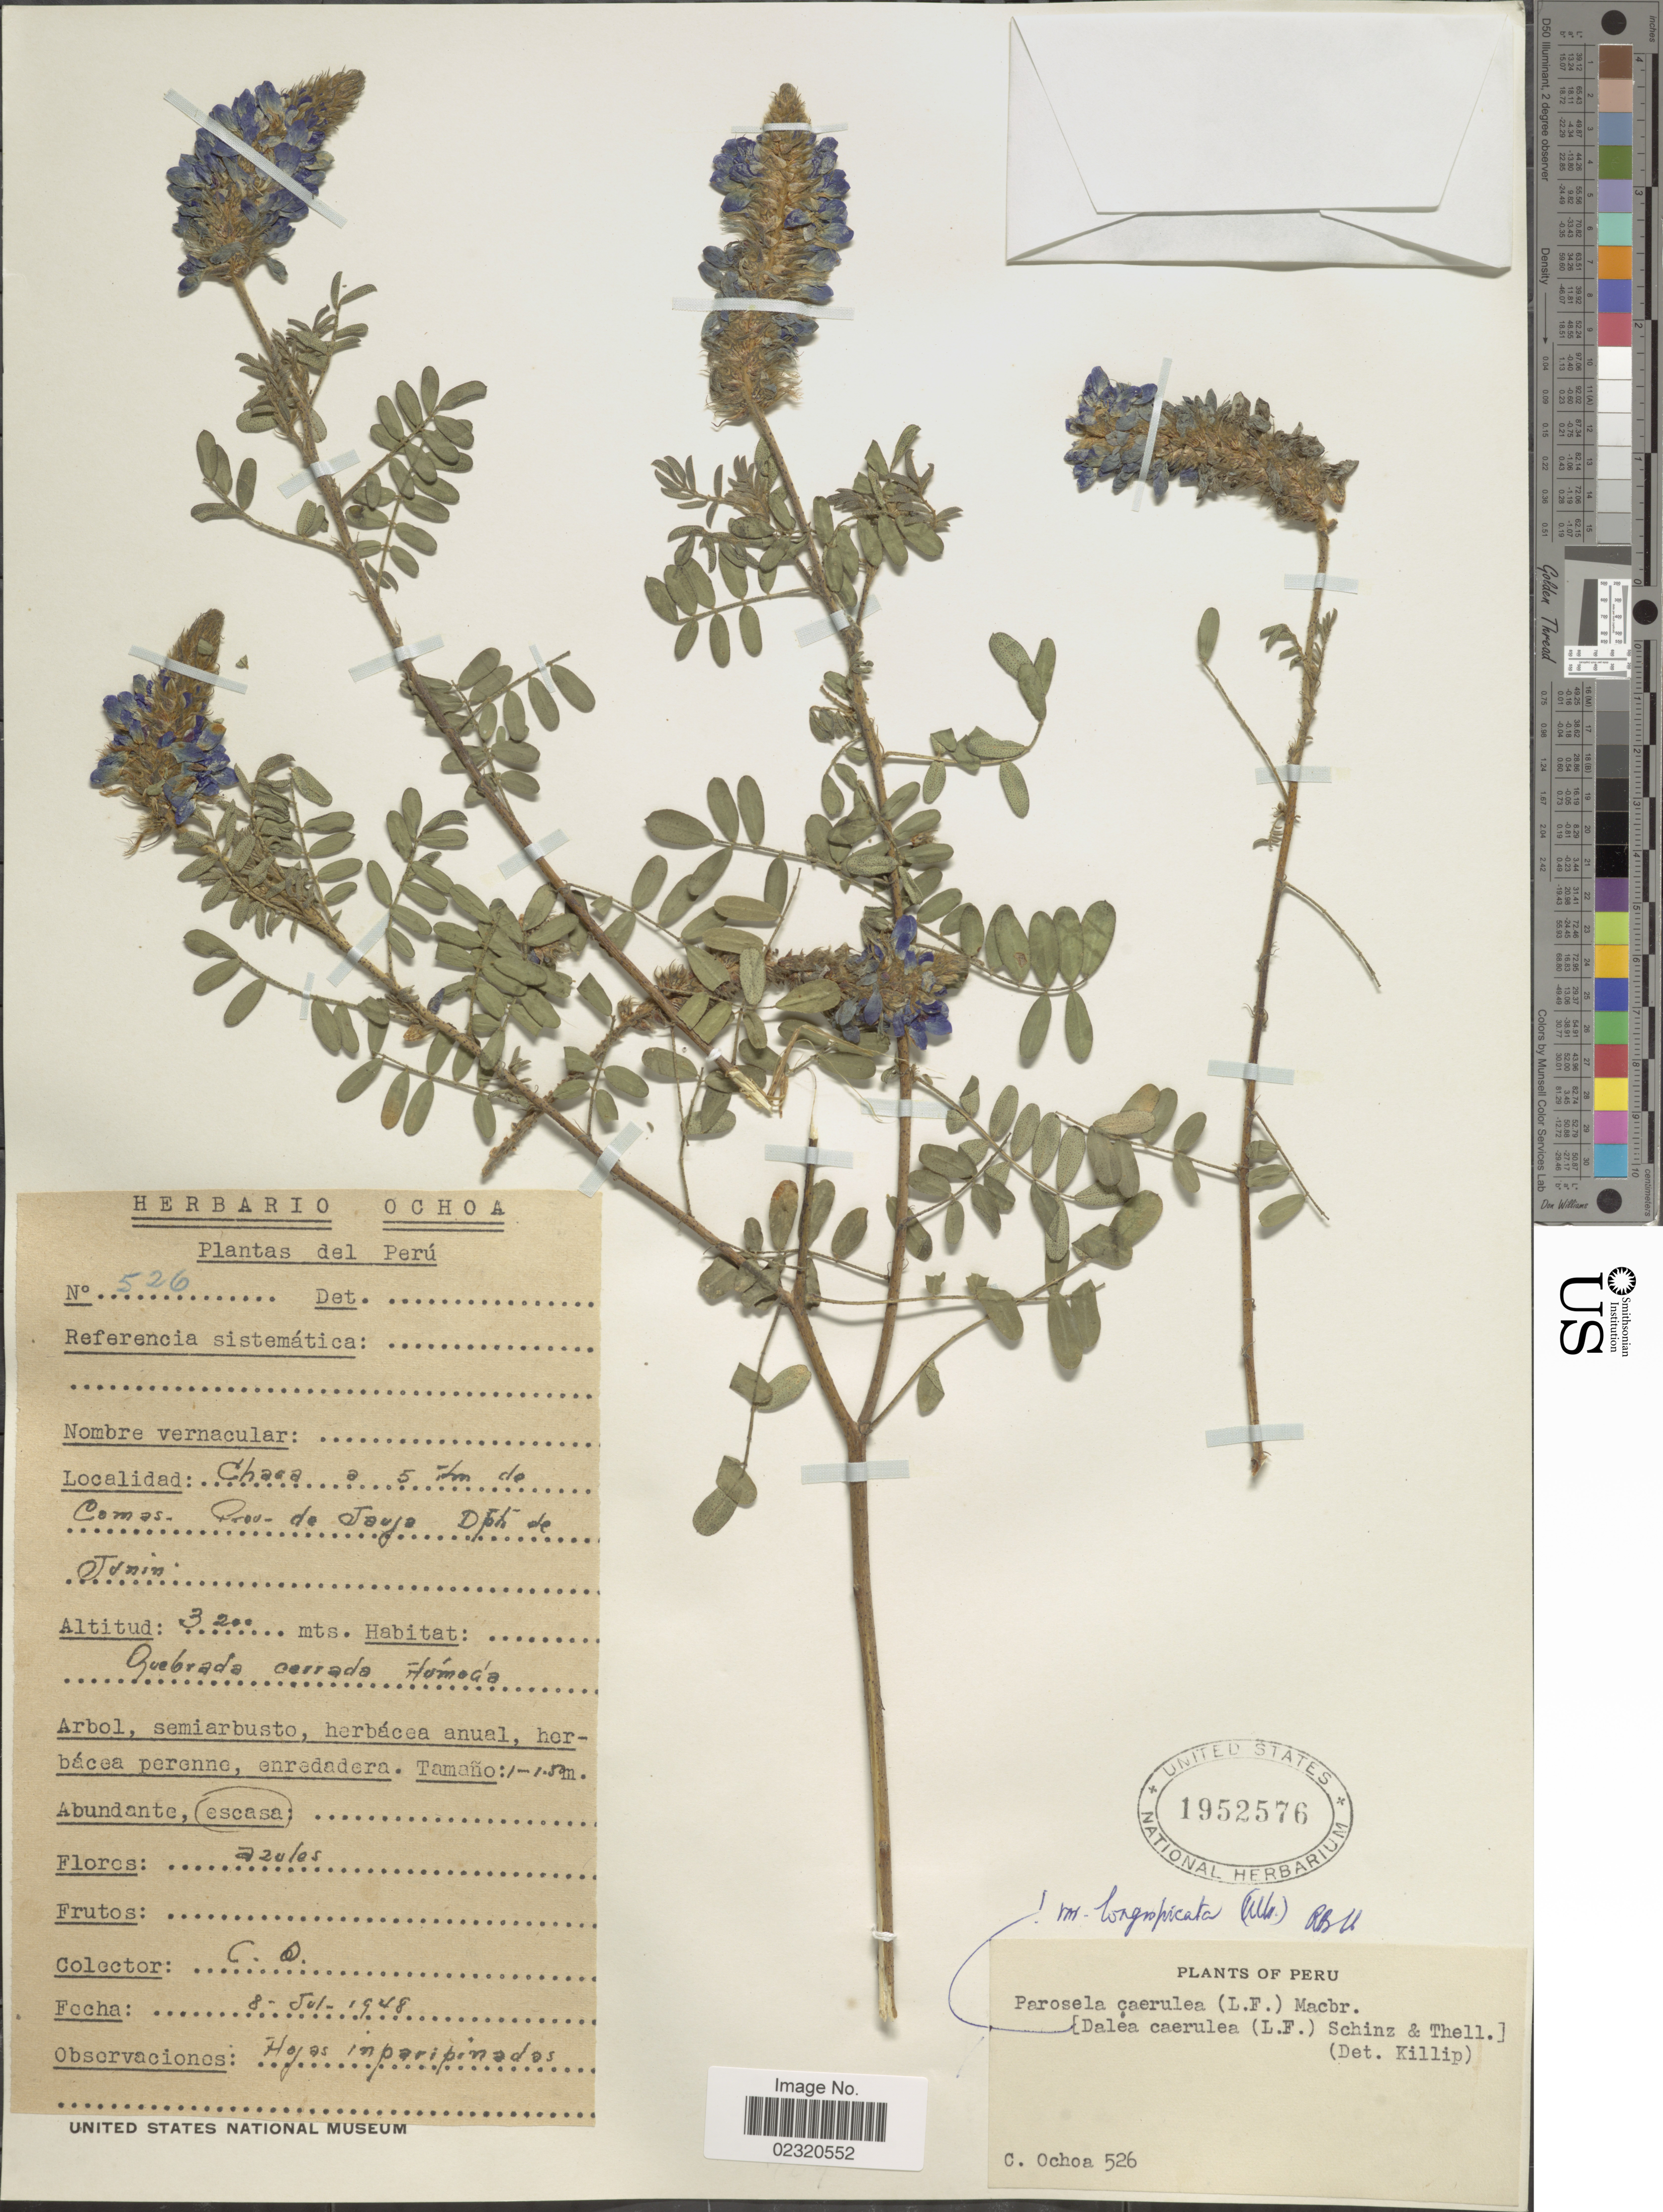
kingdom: Plantae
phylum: Tracheophyta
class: Magnoliopsida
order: Fabales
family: Fabaceae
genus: Dalea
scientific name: Dalea coerulea var. longispicata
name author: (Ulbr.) Barneby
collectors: C. Ochoa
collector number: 526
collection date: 1948-07-08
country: Peru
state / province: Junín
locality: Chaca a 5 km. de Comas, Prov. de Jauja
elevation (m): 3200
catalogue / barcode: US 1852576